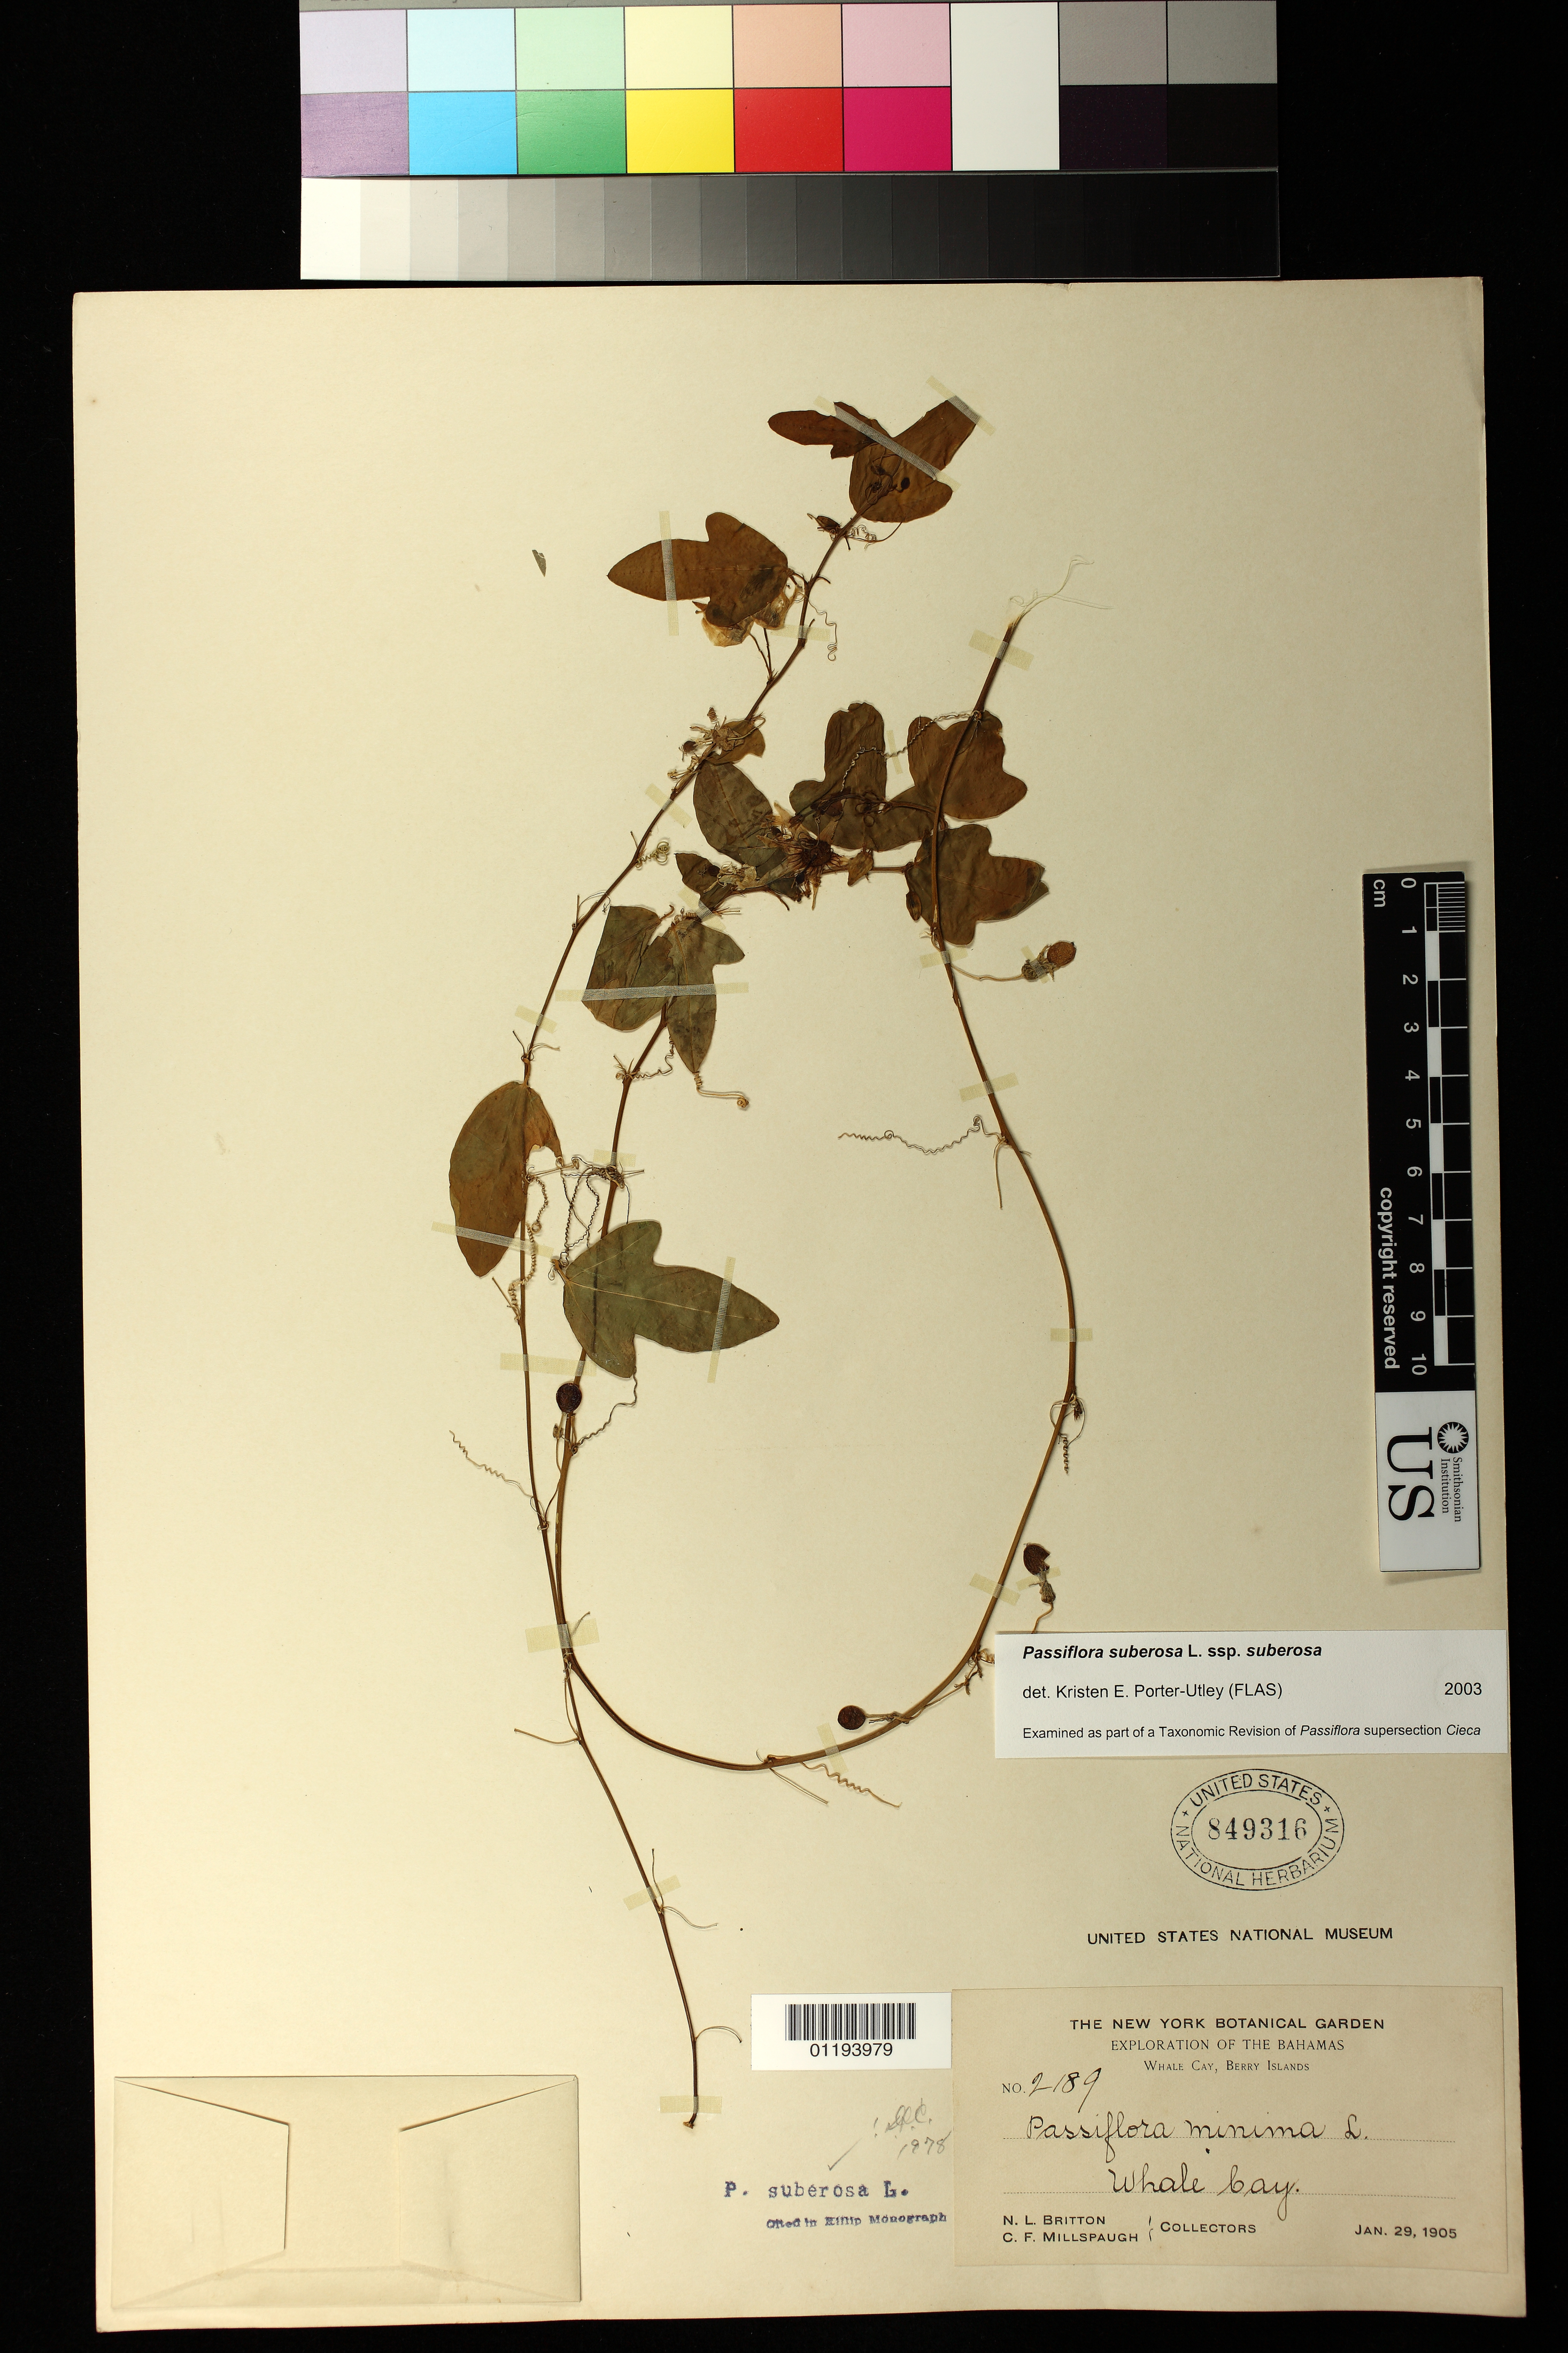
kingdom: Plantae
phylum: Tracheophyta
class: Magnoliopsida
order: Malpighiales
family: Passifloraceae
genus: Passiflora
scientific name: Passiflora suberosa subsp. suberosa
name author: L.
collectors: N. Britton & C. F. Millspaugh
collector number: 2189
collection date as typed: Jan 29 1905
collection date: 1905-01-29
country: Bahamas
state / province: Berry Islands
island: Whale Cay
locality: Whale Cay, Berry Islands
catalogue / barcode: US 849316